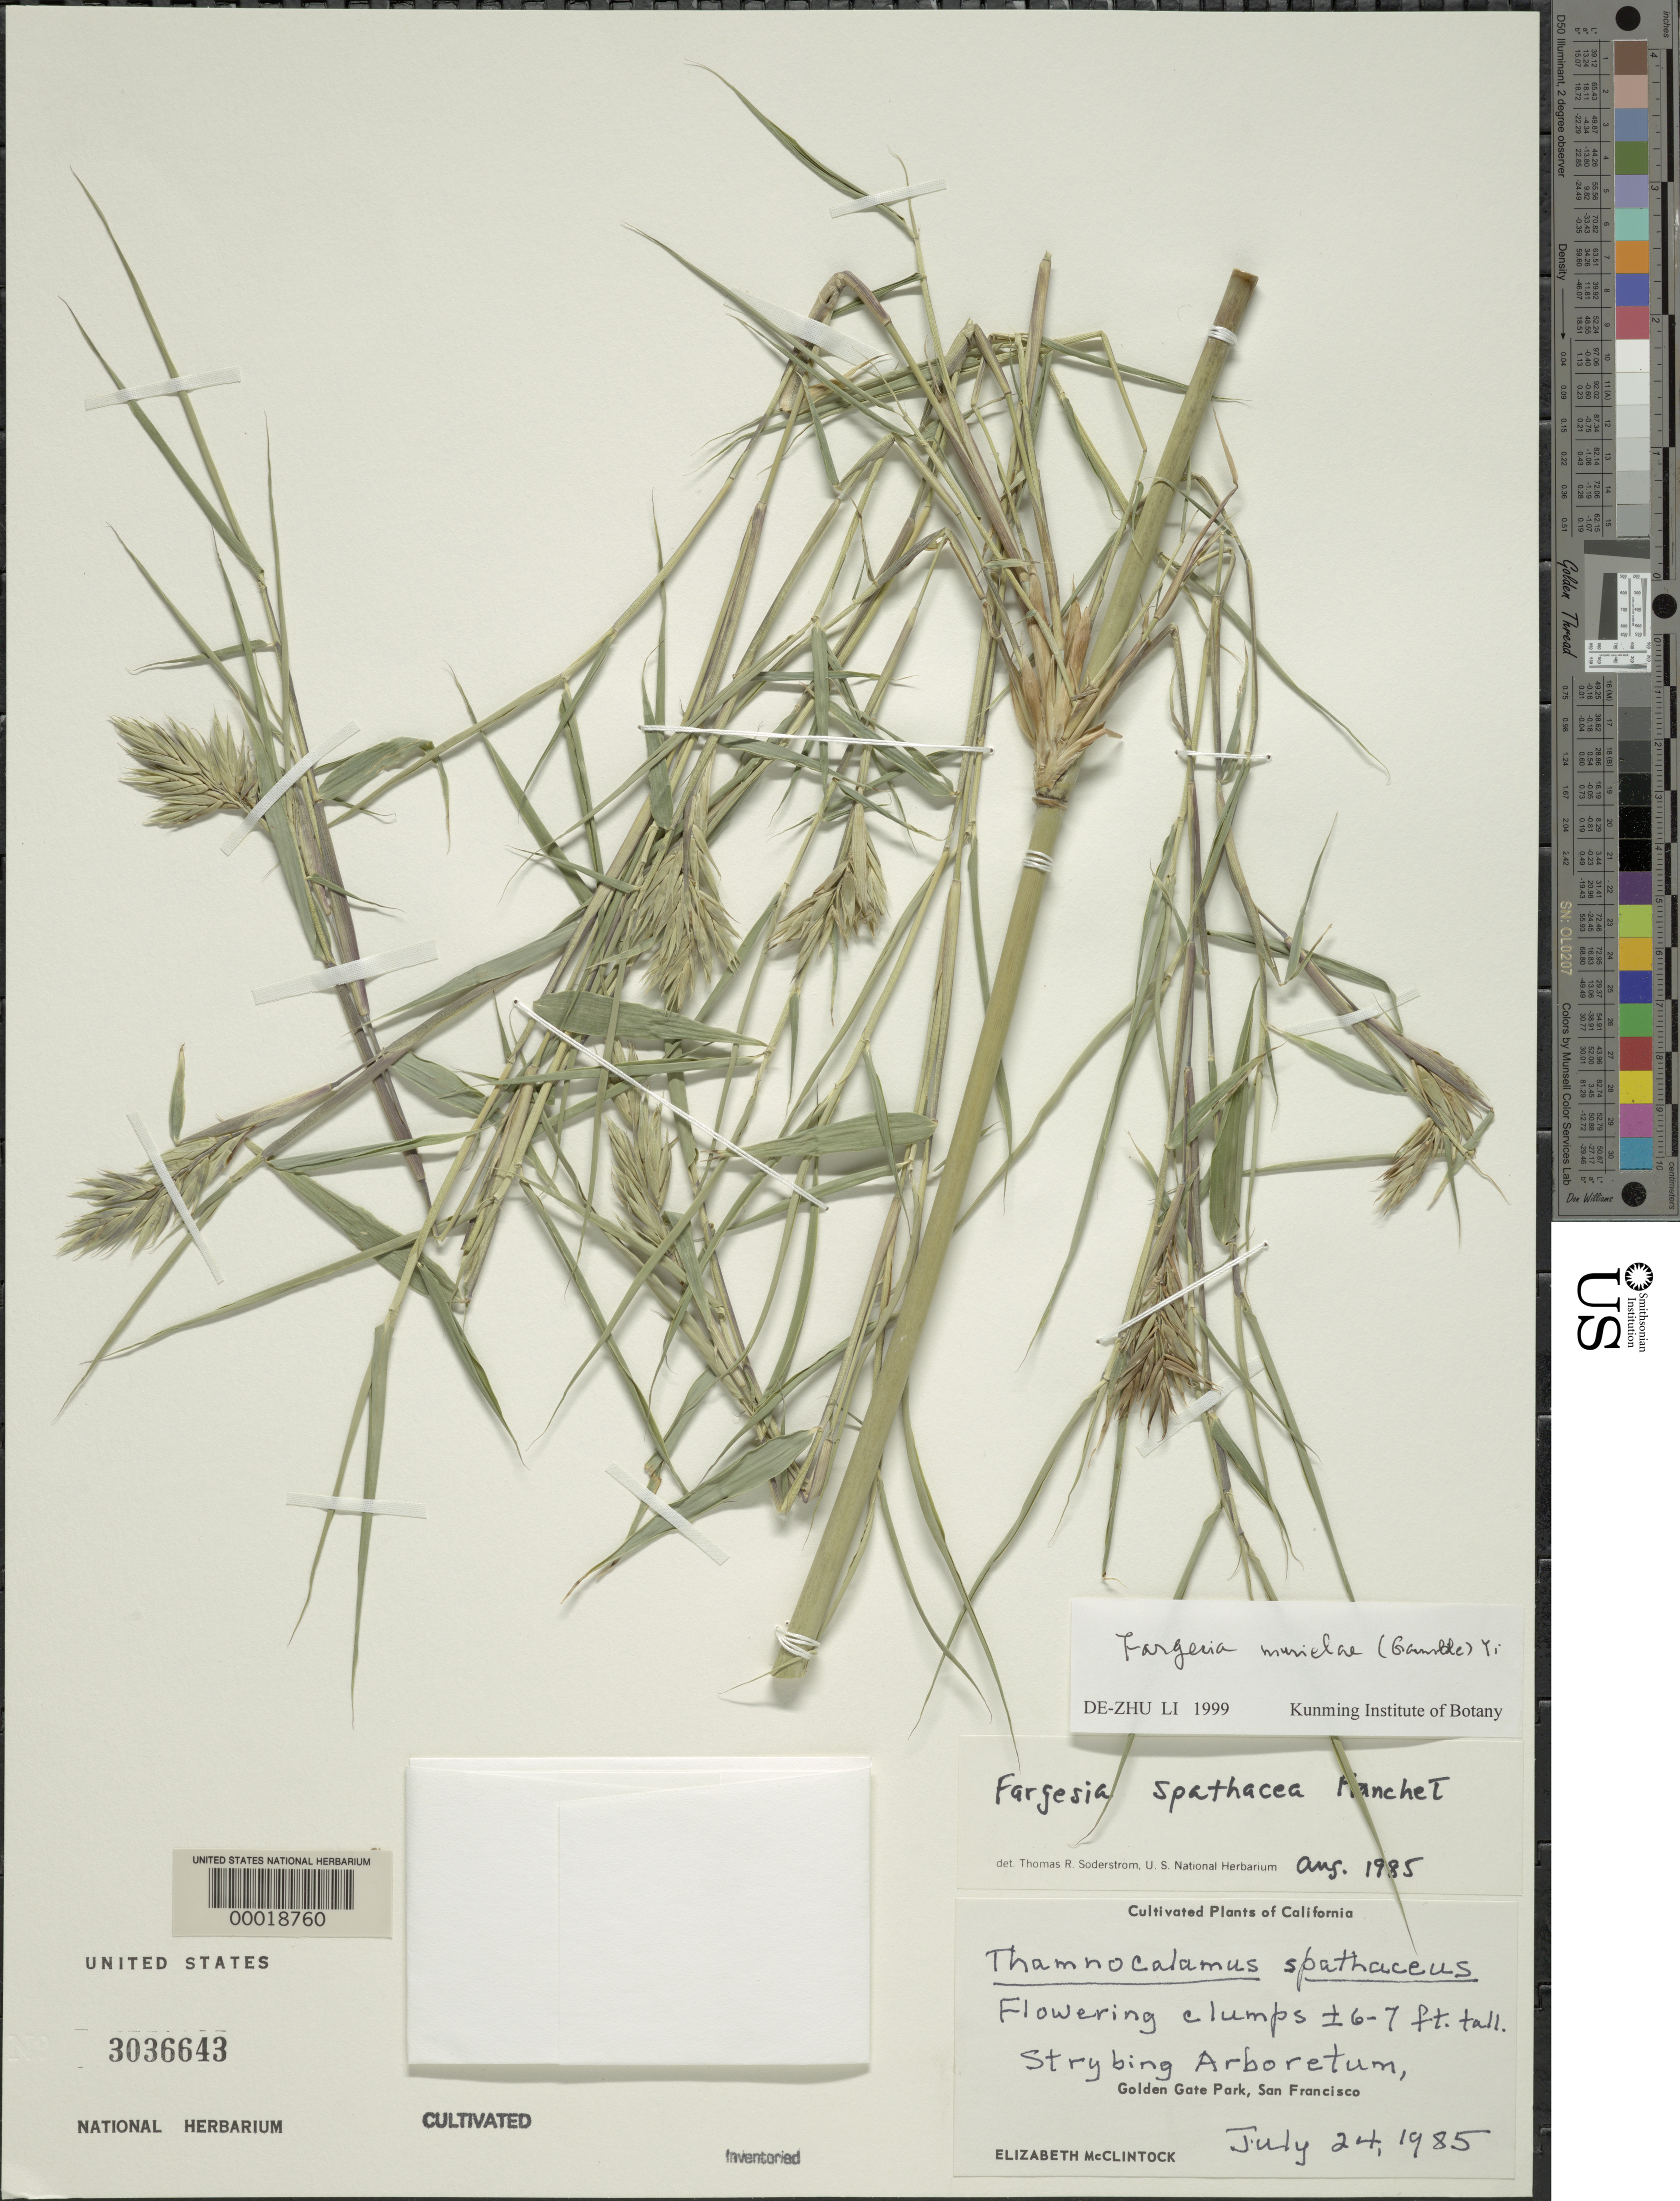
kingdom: Plantae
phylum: Tracheophyta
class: Liliopsida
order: Poales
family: Poaceae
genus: Fargesia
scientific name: Fargesia murielae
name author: (Gamble) T.P. Yi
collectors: E. McClintock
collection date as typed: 24 Jul 1985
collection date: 1985-07-24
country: United States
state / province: California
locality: Strybing arboretum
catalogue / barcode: US 3036643